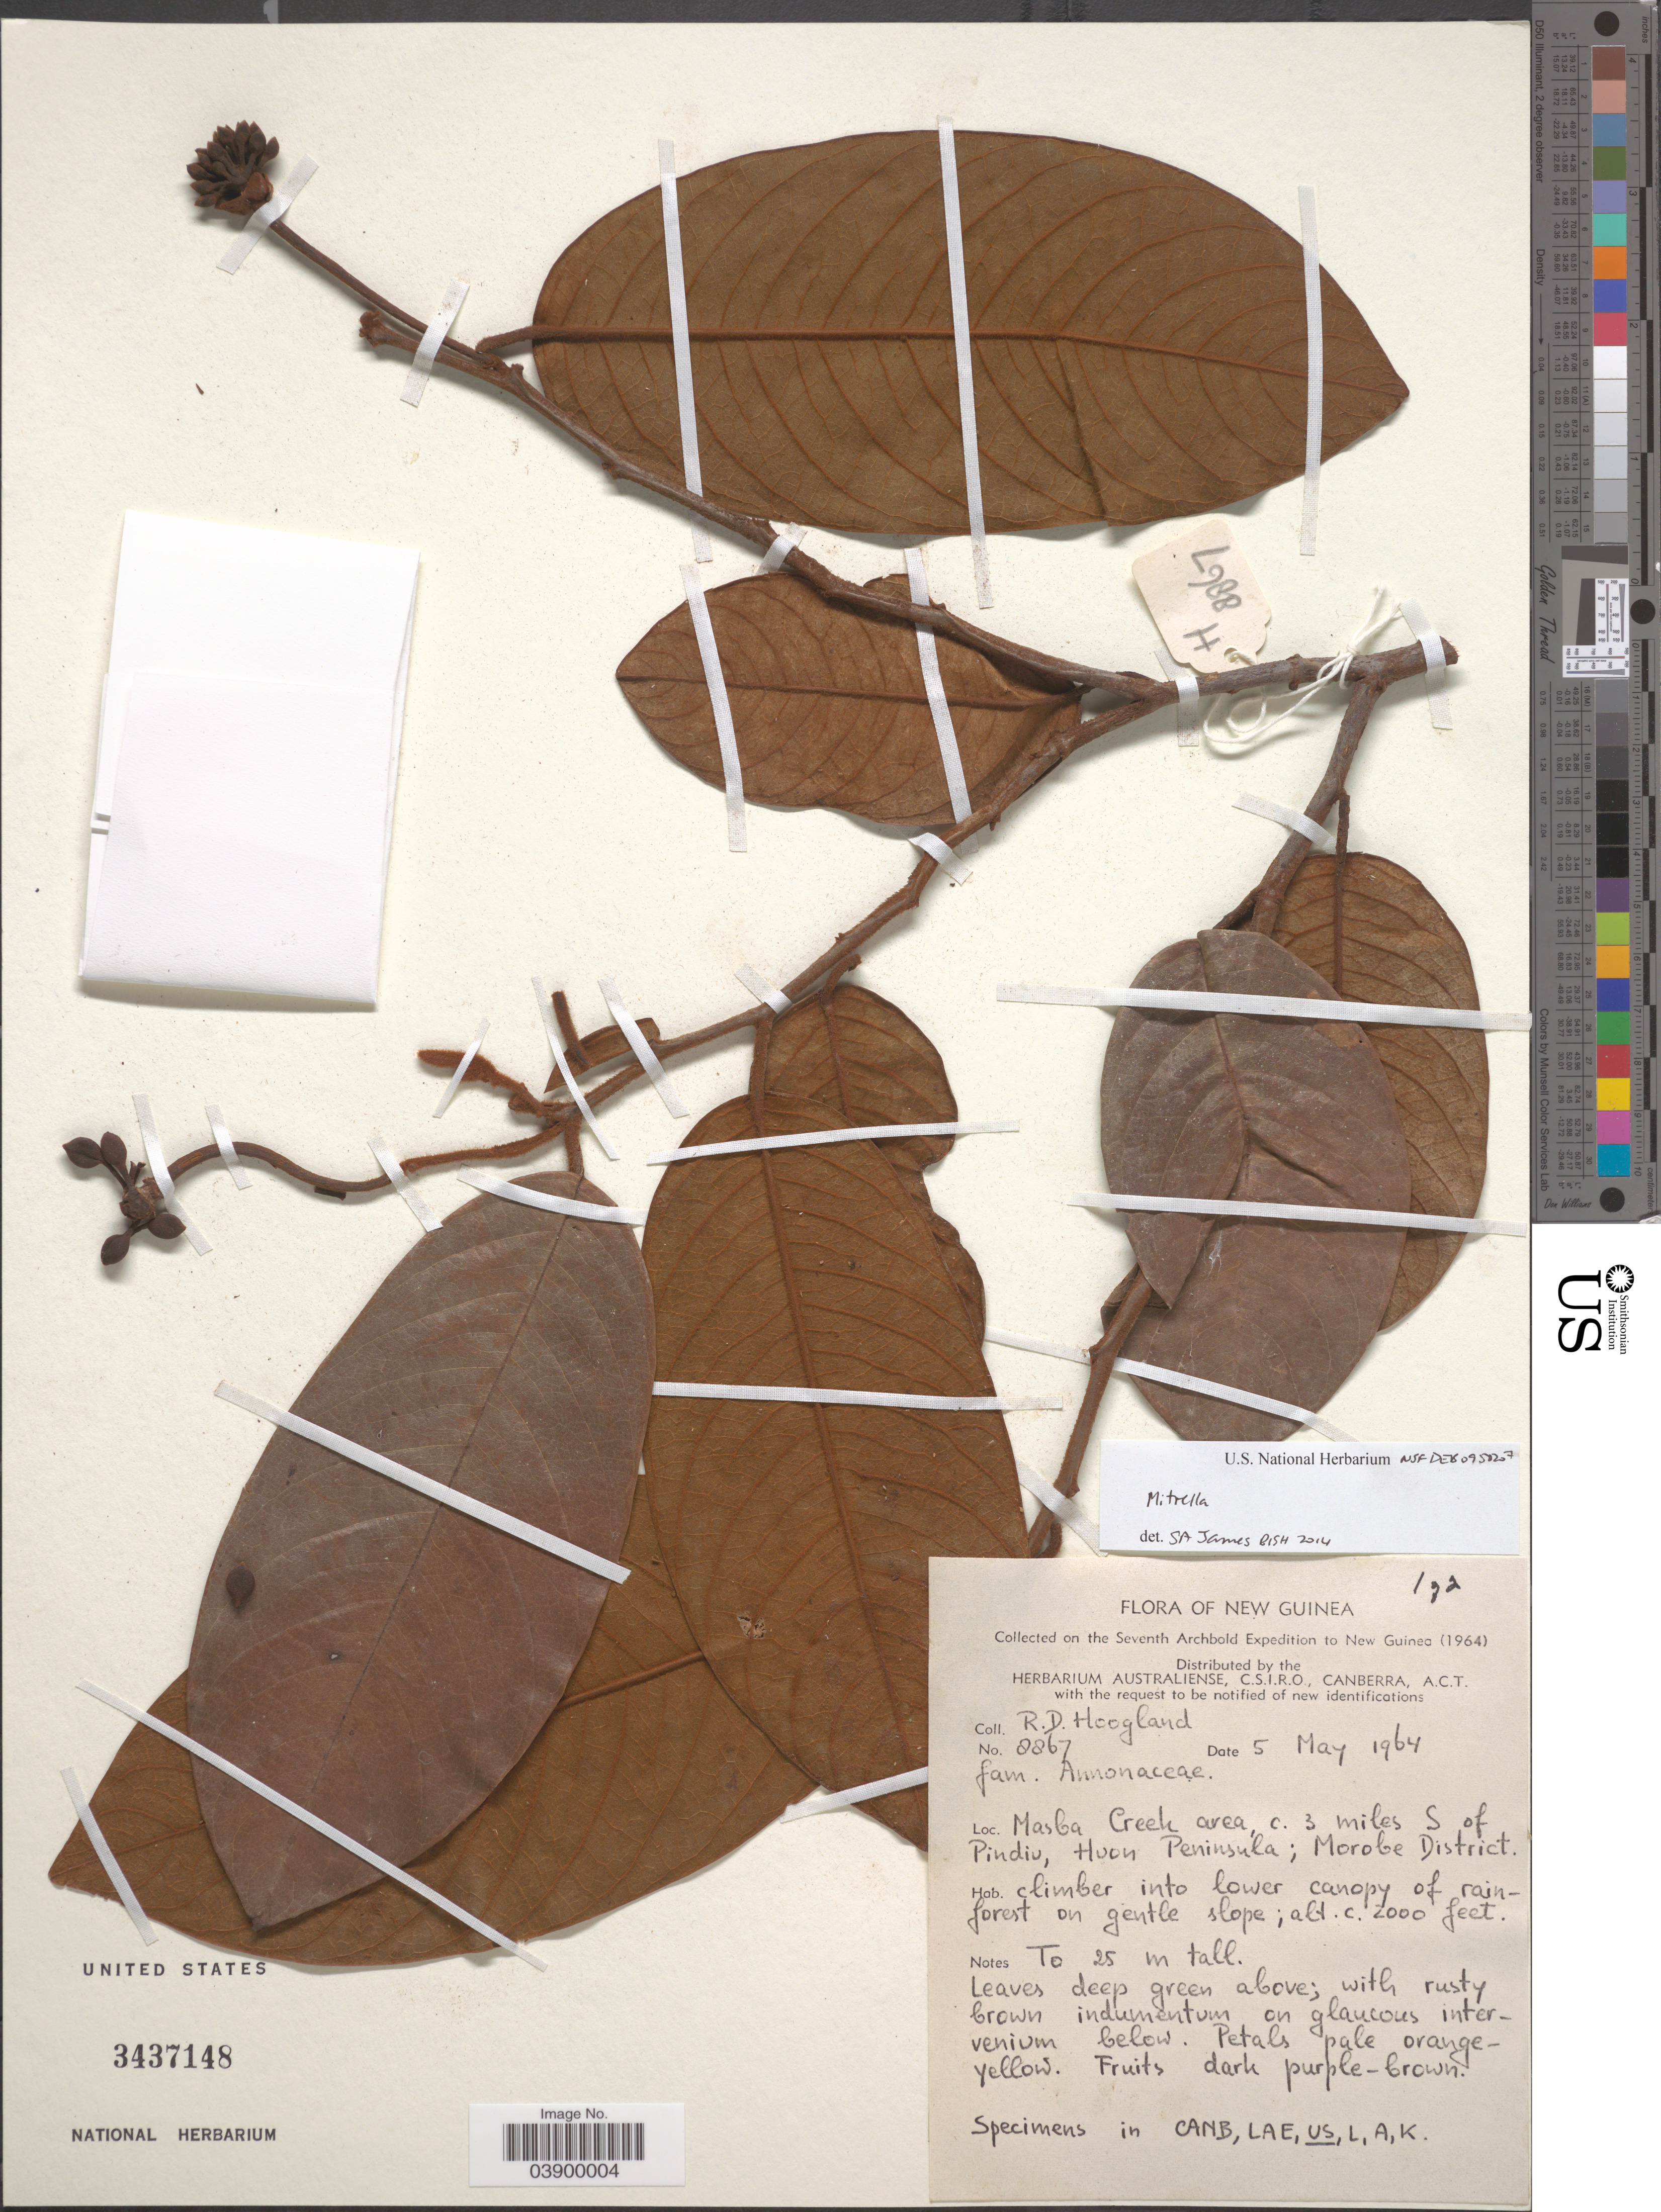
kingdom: Plantae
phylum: Tracheophyta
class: Magnoliopsida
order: Magnoliales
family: Annonaceae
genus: Mitrella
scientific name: Mitrella sp.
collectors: R. D. Hoogland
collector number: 8867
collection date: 1964-05-05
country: Papua New Guinea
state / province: Morobe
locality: New Guinea. Masba Creek area, c. 3 miles S of Pindiu, Huon Peninsula; Morobe District.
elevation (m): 610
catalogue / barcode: US 3437148